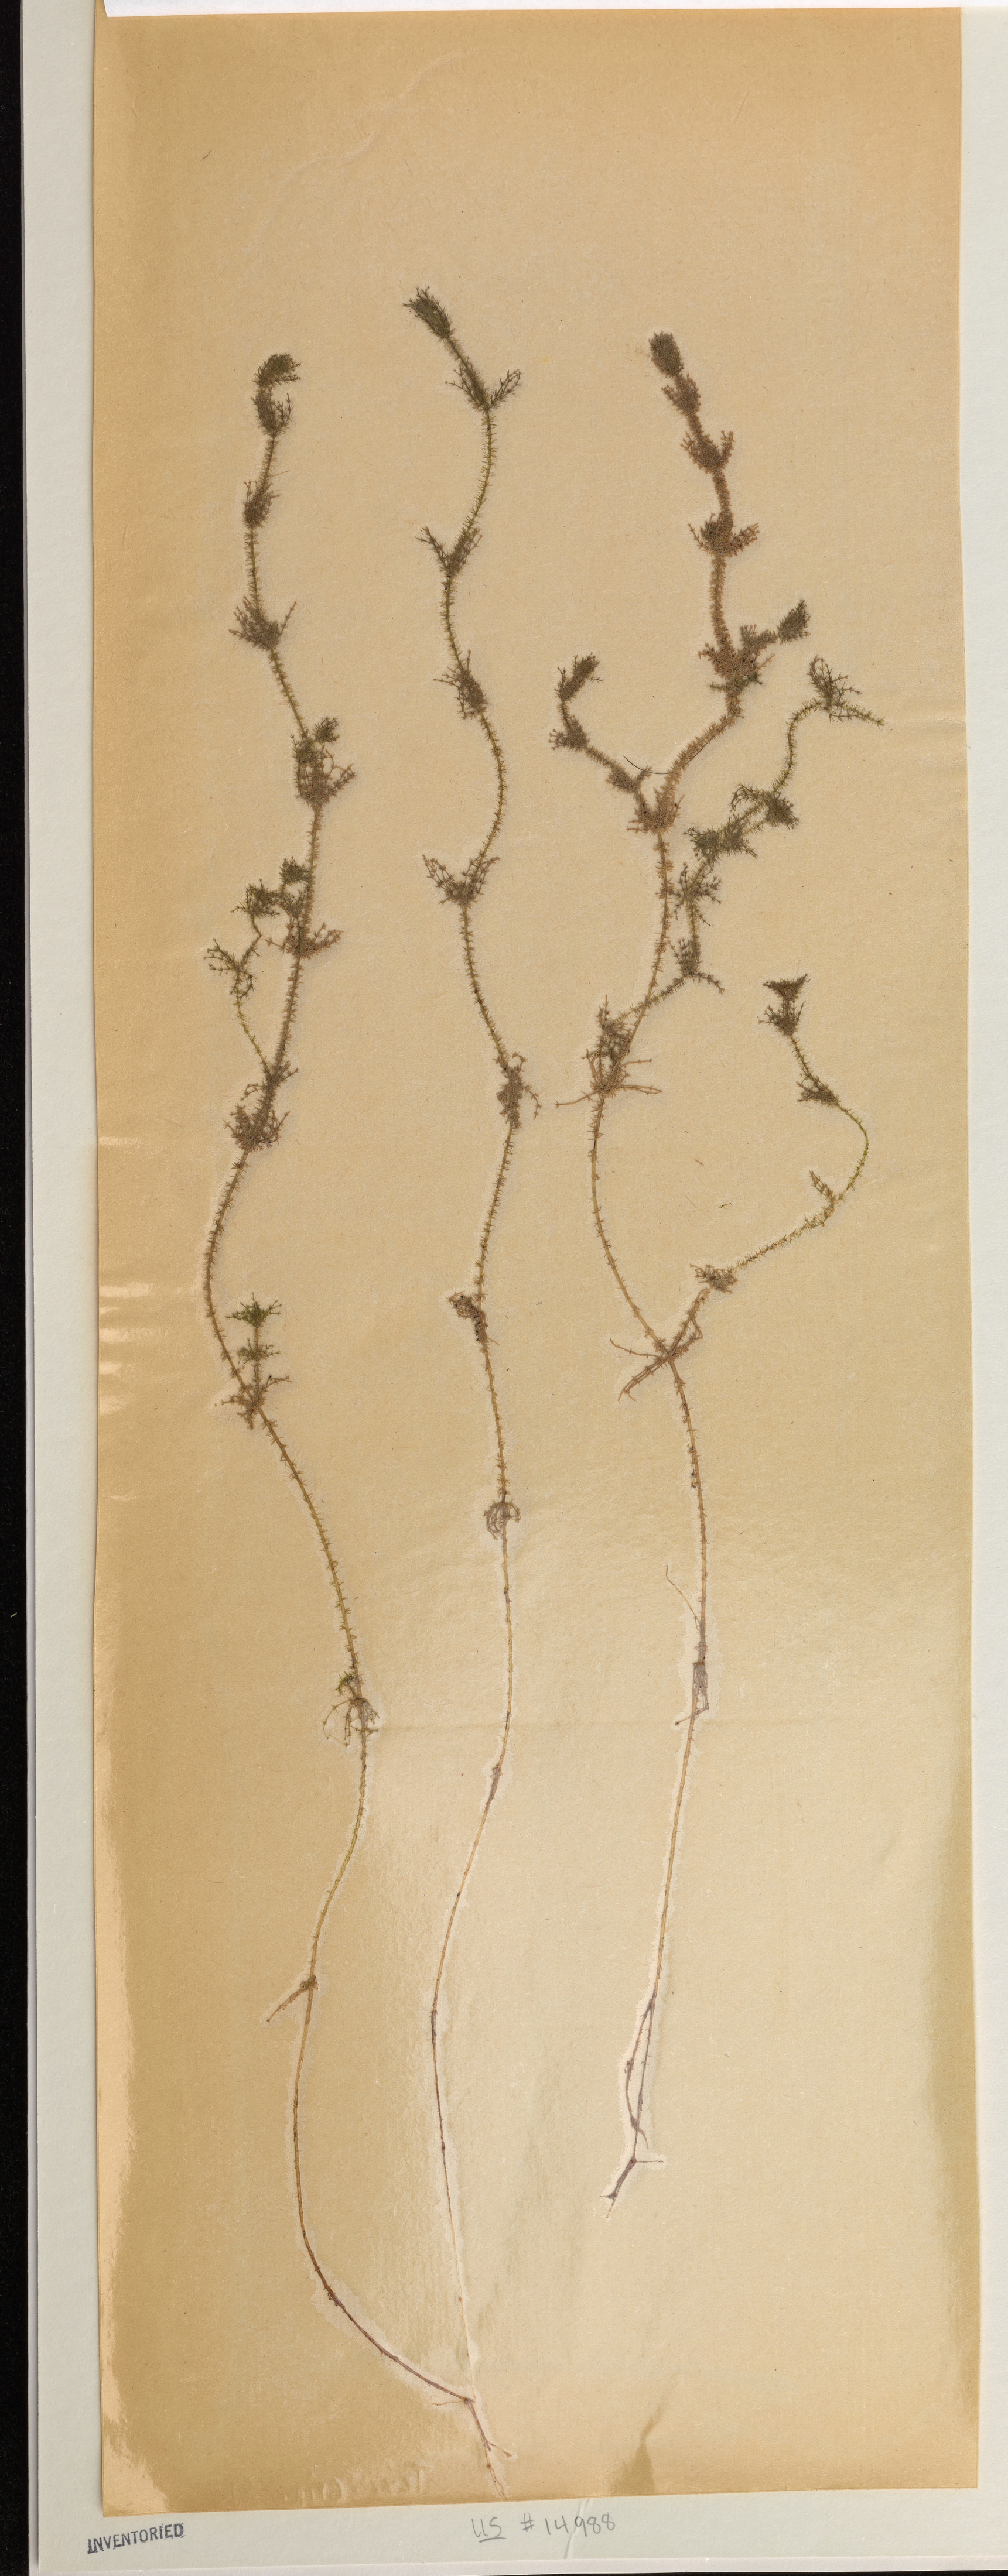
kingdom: Plantae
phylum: Charophyta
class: Charophyceae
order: Charales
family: Characeae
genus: Chara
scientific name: Chara canescens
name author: Loisel.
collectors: E. Maier, W. Krause & H. Krause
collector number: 40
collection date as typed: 04 Jul 1981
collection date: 1981-07-04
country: Netherlands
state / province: Noord Holland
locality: Texel, north sea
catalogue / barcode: US 14988